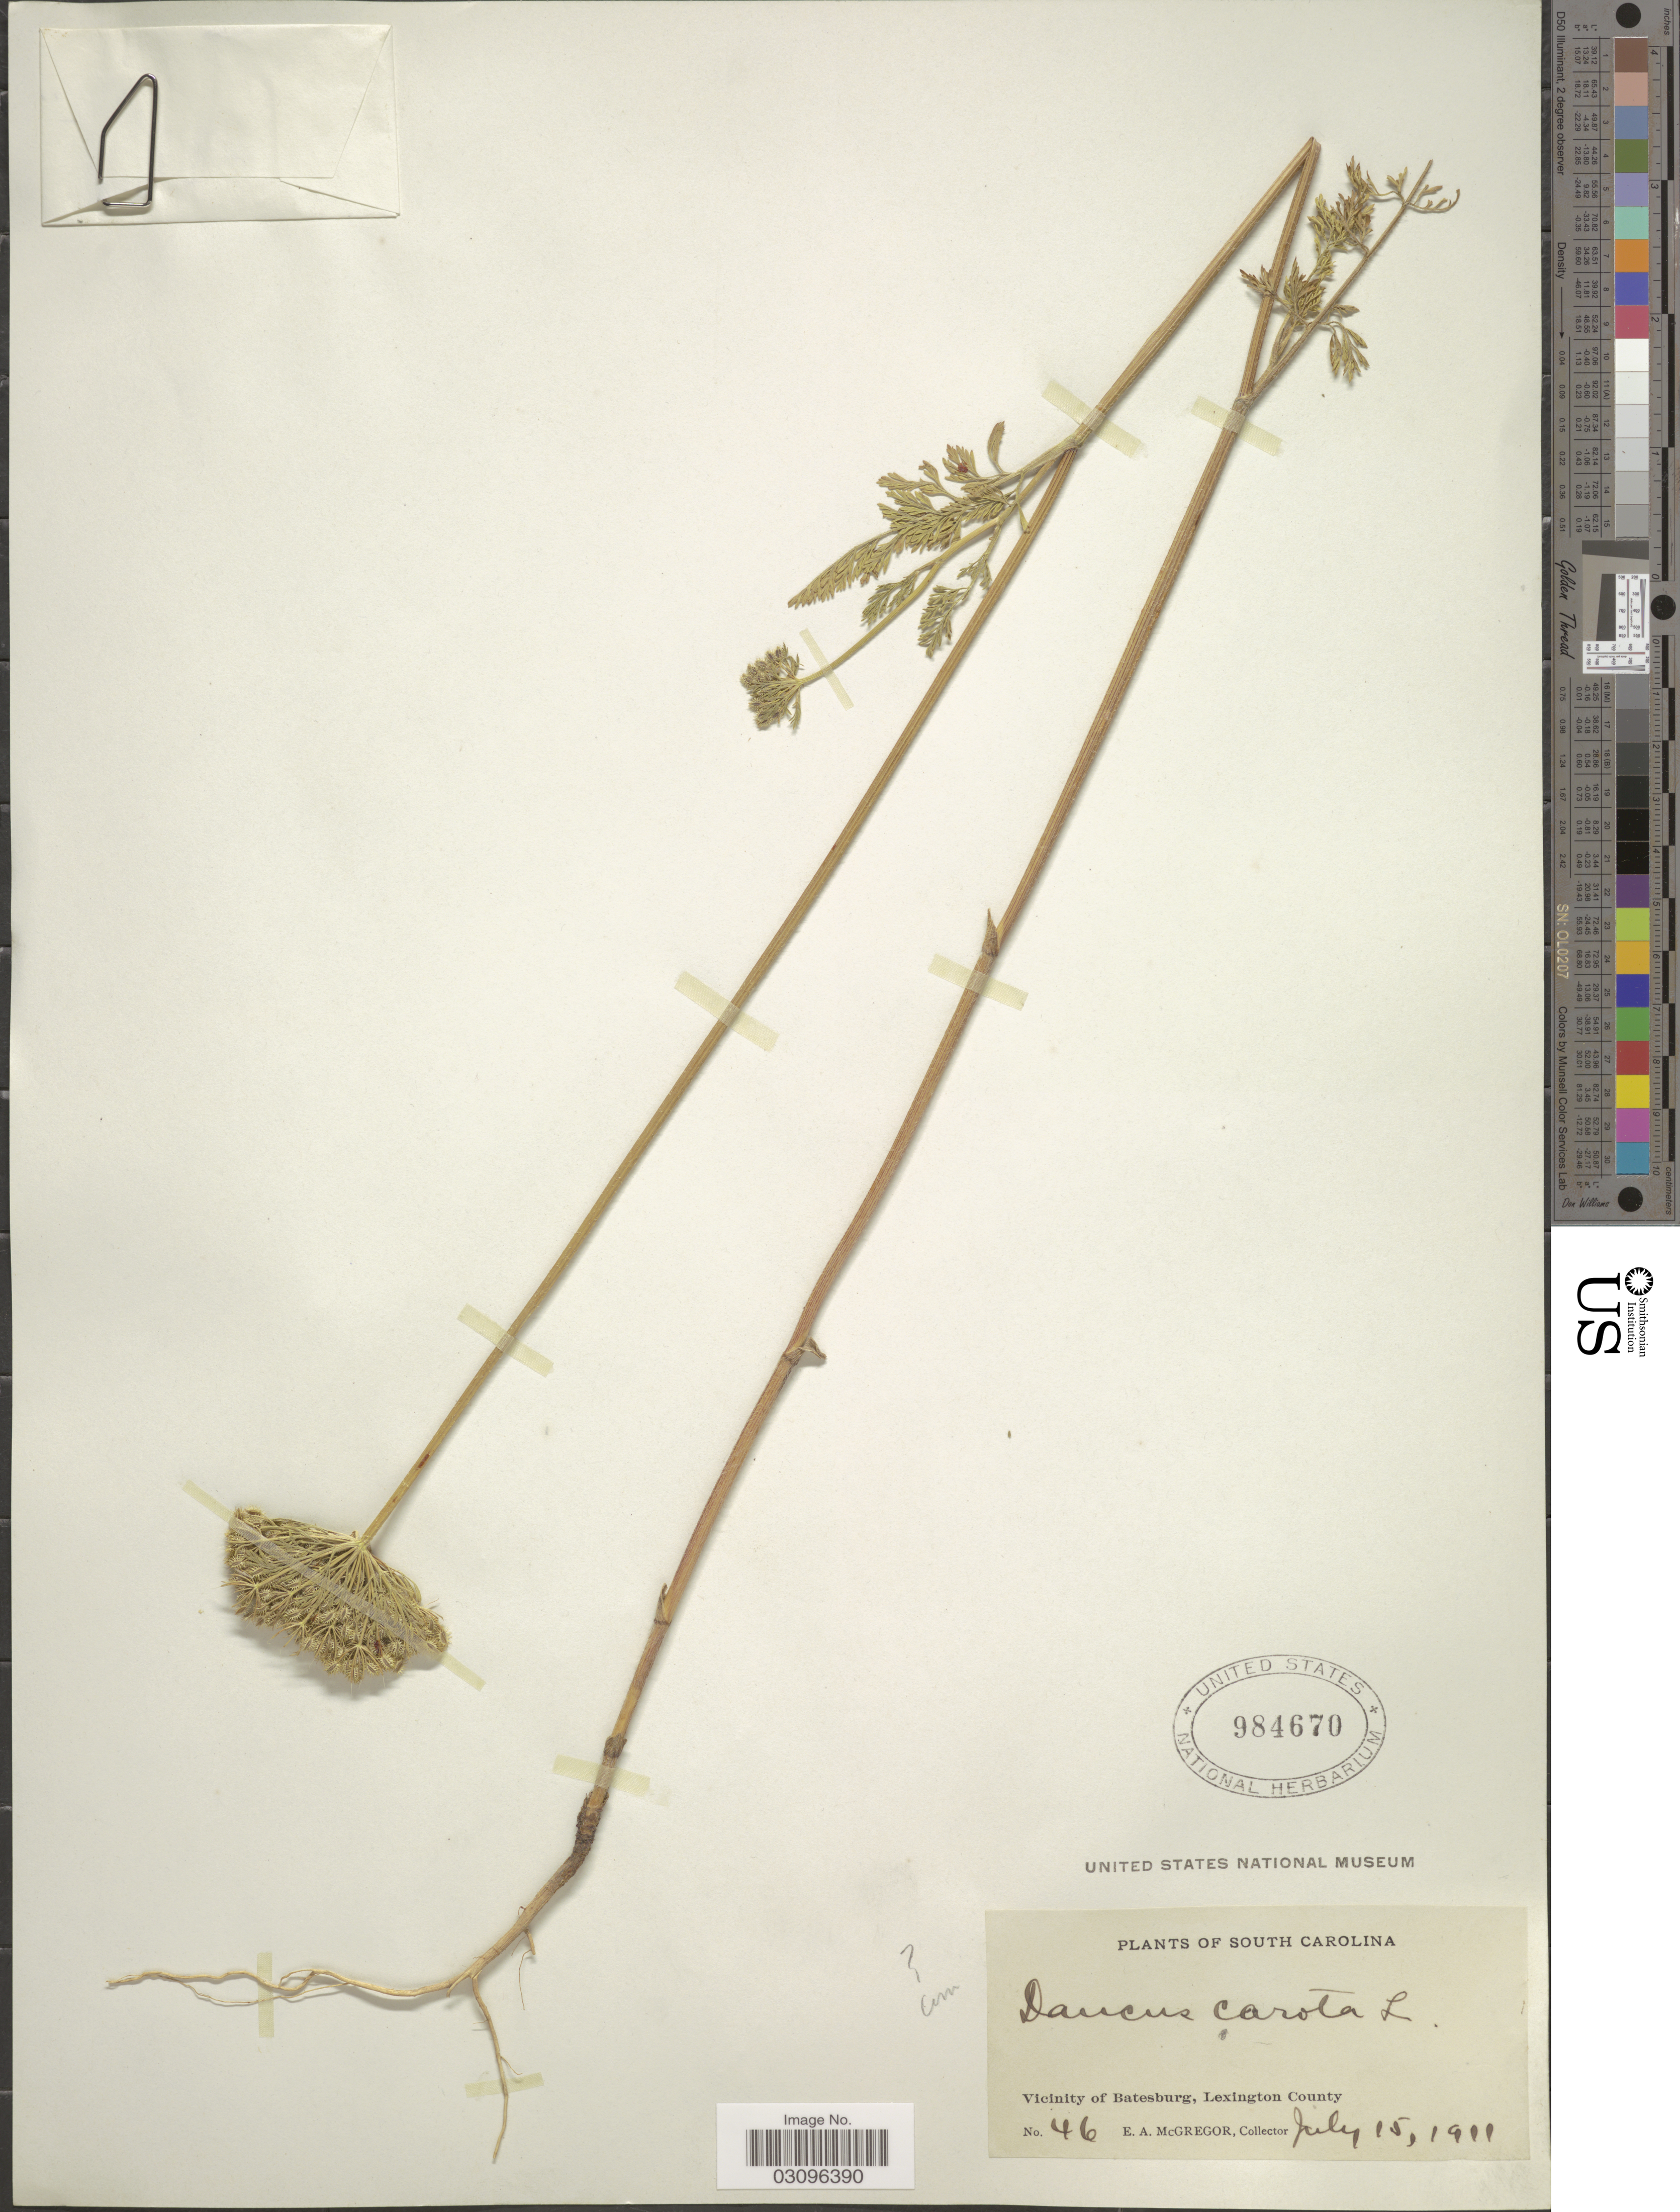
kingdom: Plantae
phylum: Tracheophyta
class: Magnoliopsida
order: Apiales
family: Apiaceae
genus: Daucus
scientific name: Daucus pusillus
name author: Michx.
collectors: E. A. McGregor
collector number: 46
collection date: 1911-07-15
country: United States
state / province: South Carolina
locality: Vicinity of Batesburg, Lexington County.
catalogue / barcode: US 984670